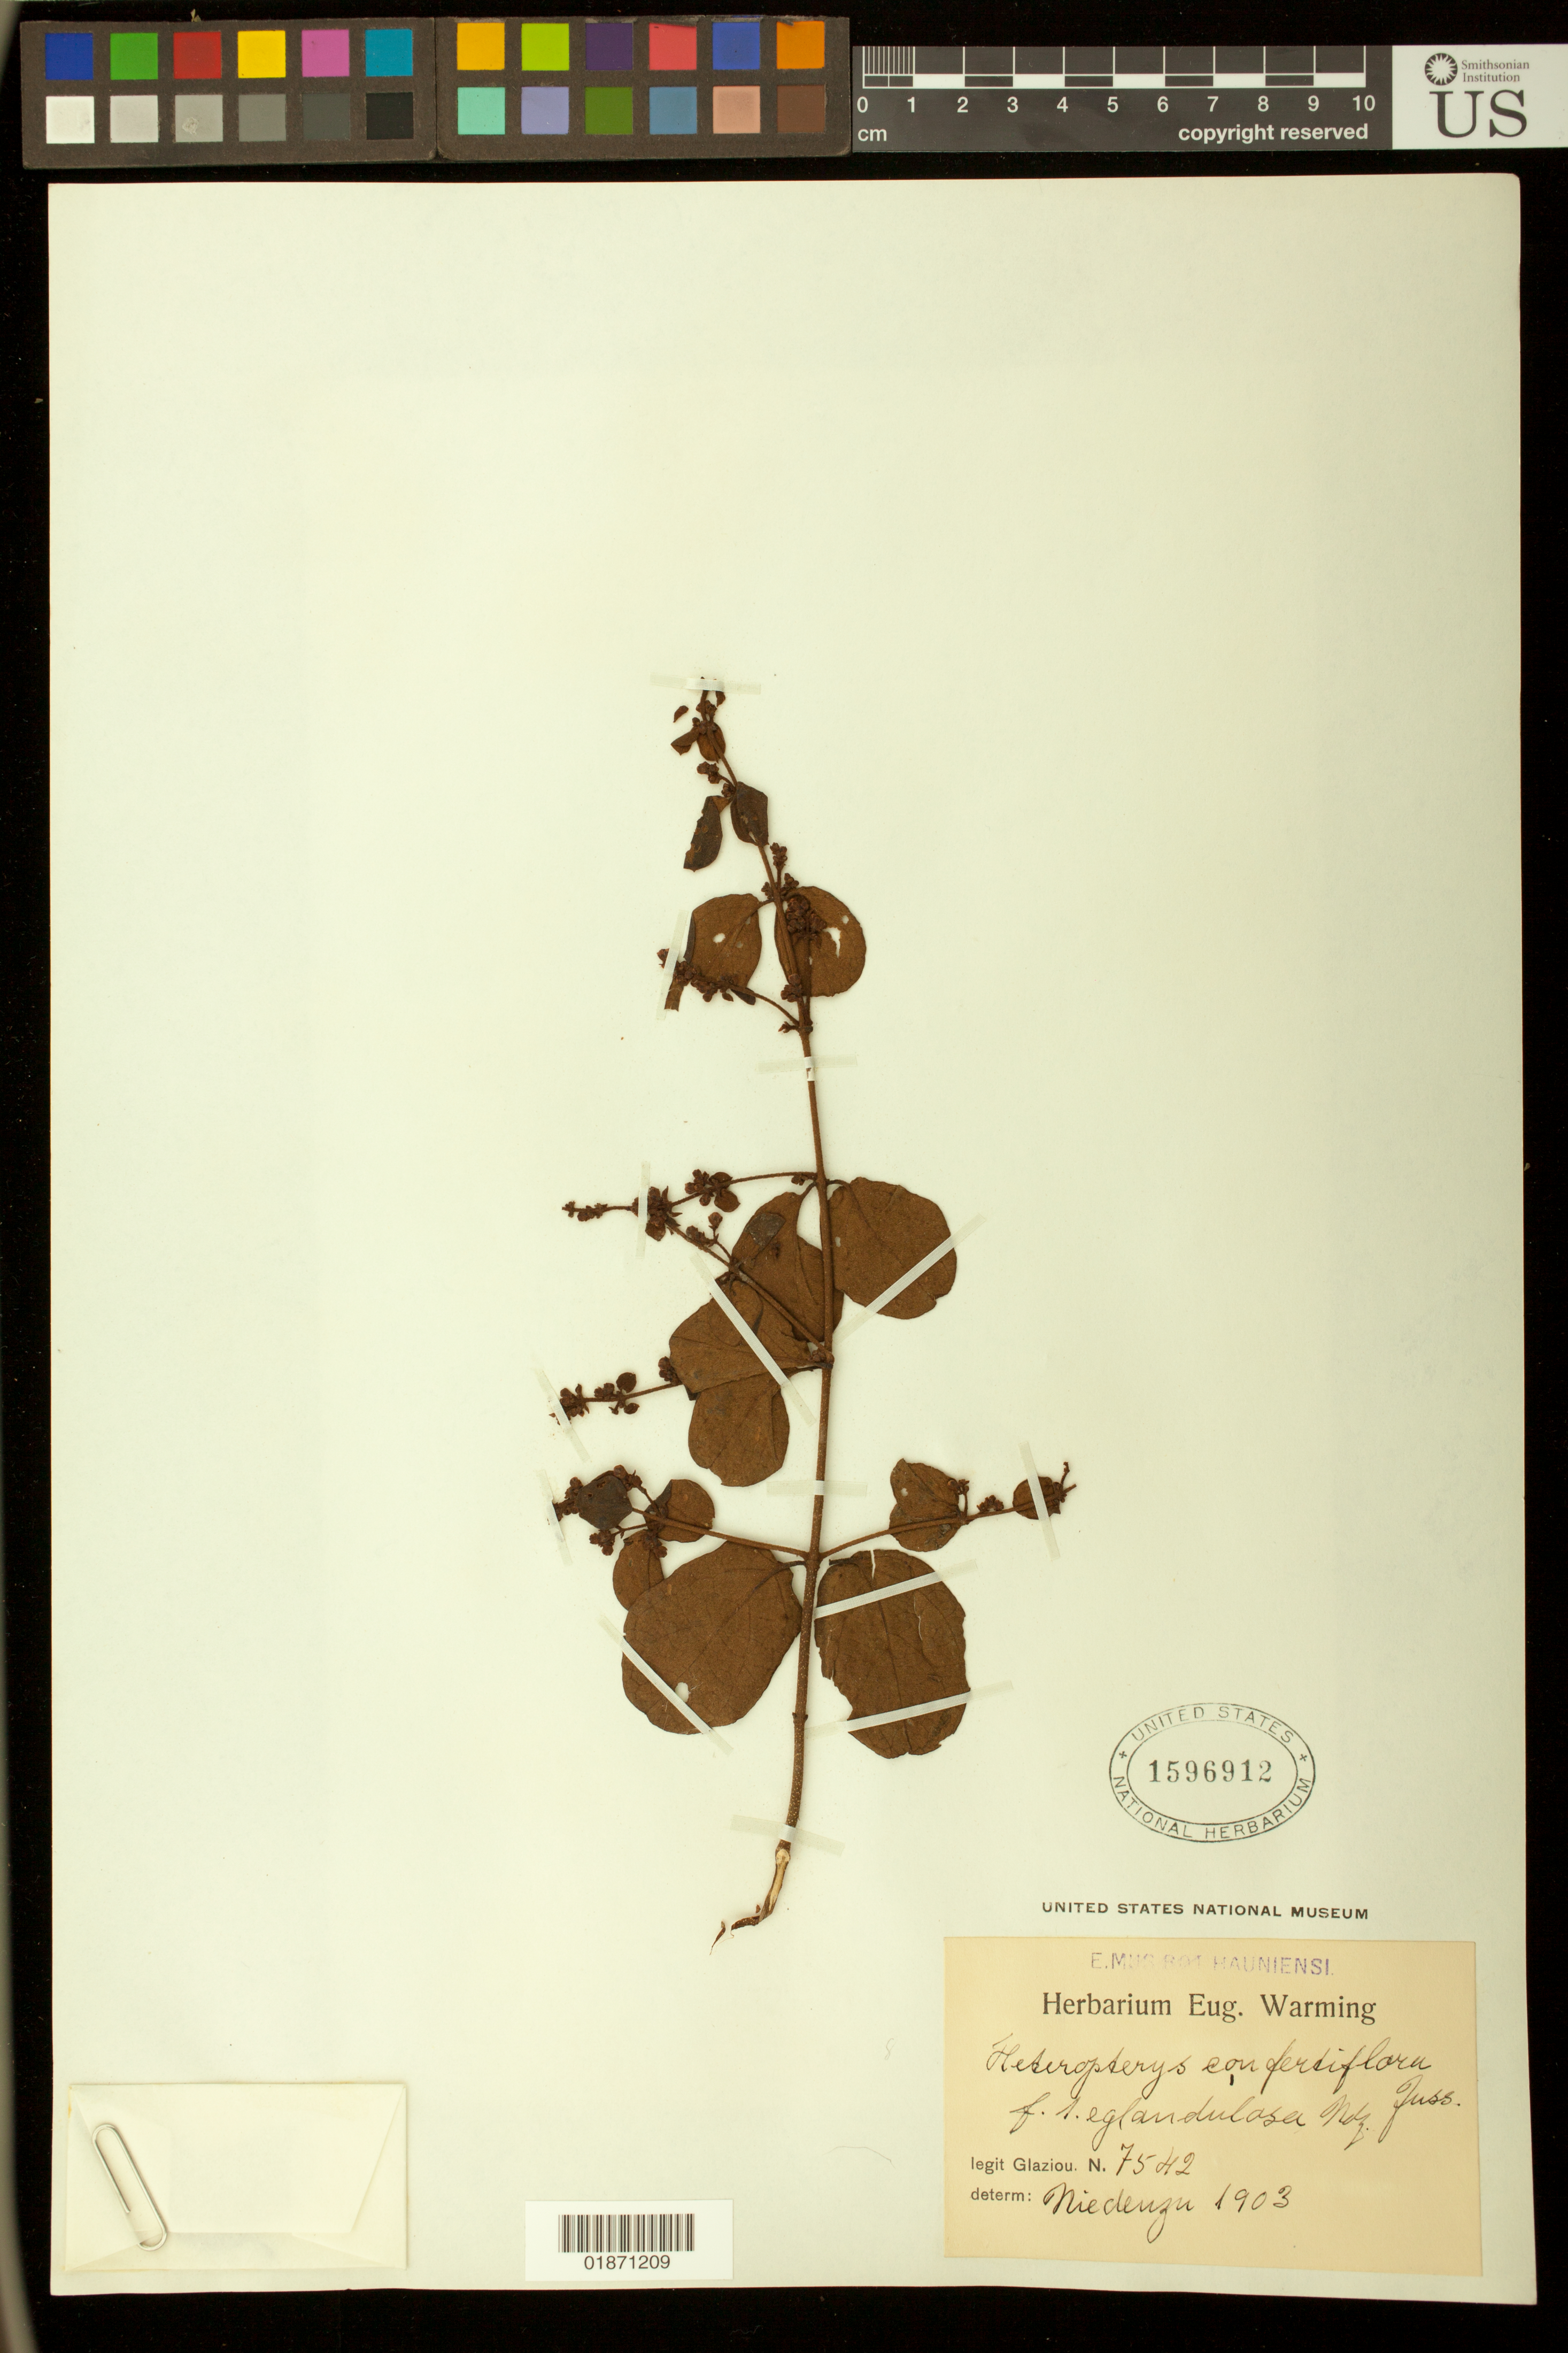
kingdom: Plantae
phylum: Tracheophyta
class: Magnoliopsida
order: Malpighiales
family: Malpighiaceae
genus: Heteropterys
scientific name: Heteropterys confertiflora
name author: A. Juss.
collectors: Glaziou, --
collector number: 7542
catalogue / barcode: US 1596912